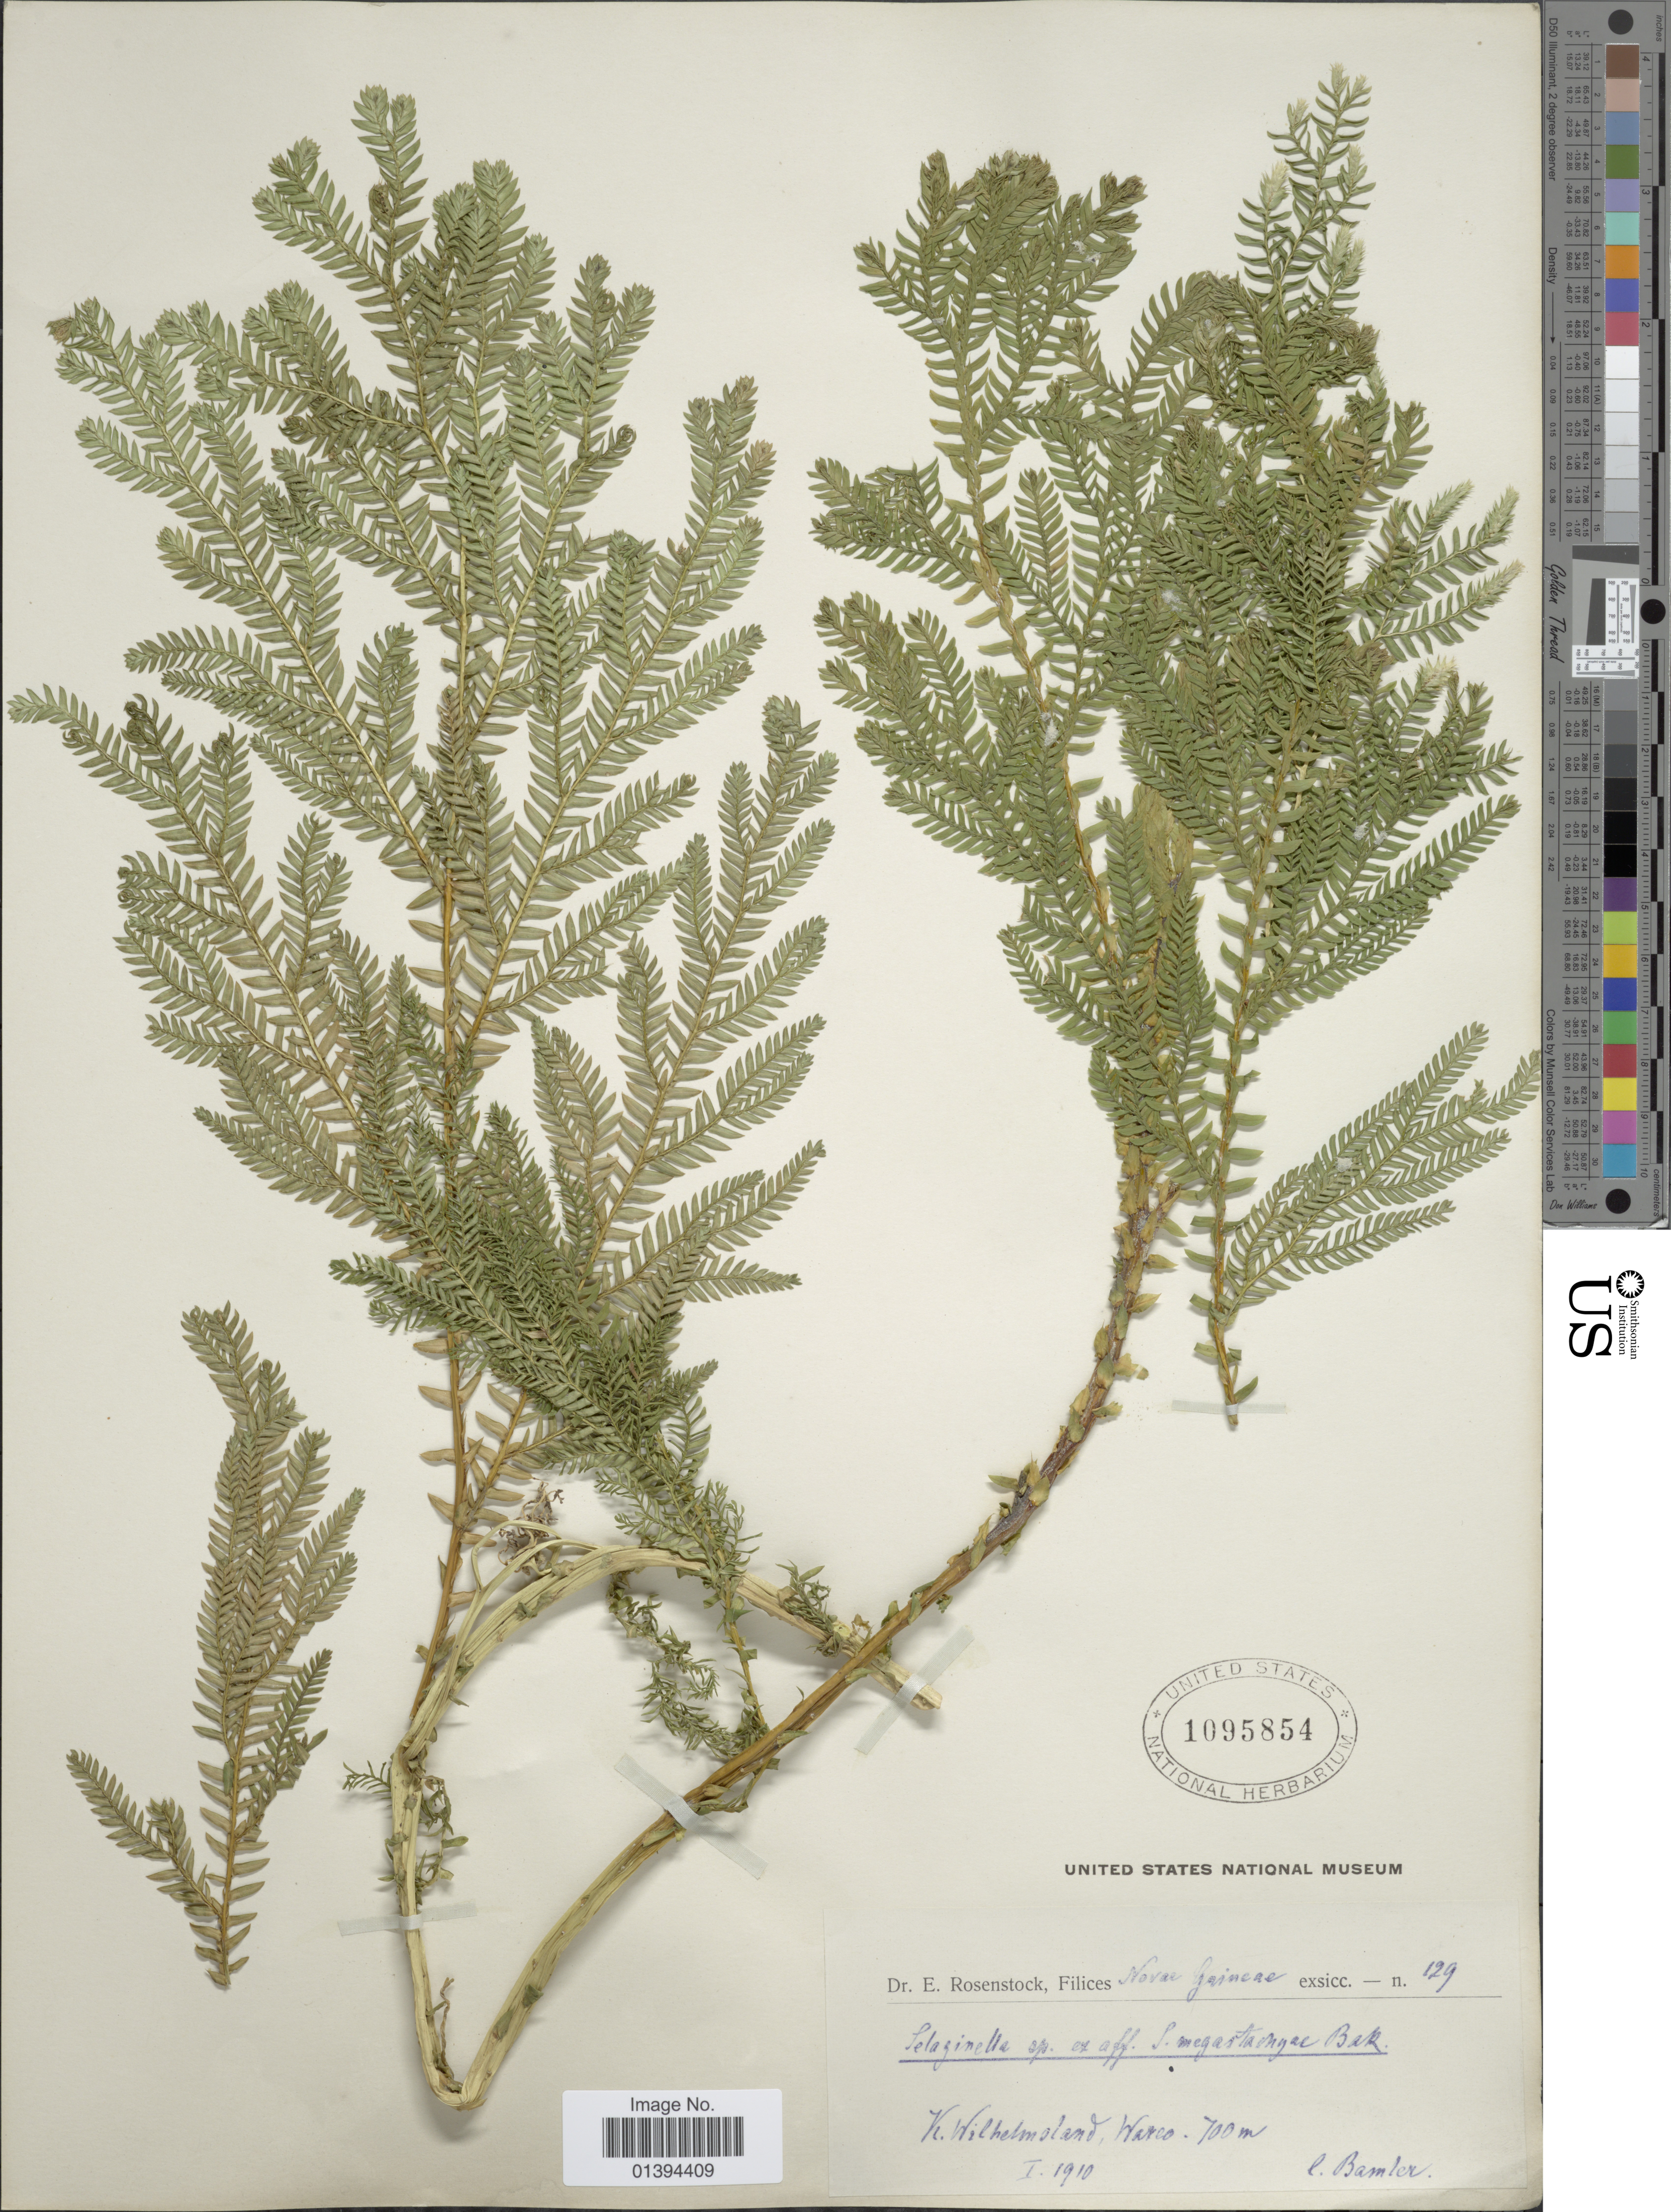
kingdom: Plantae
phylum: Tracheophyta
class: Lycopodiopsida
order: Selaginellales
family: Selaginellaceae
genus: Selaginella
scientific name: Selaginella sp.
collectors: Bamler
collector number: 129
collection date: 1910-01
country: Papua New Guinea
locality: Novae Guineae, K. Wilhelmsland, Warco [interpreted]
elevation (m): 700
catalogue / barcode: US 1095854